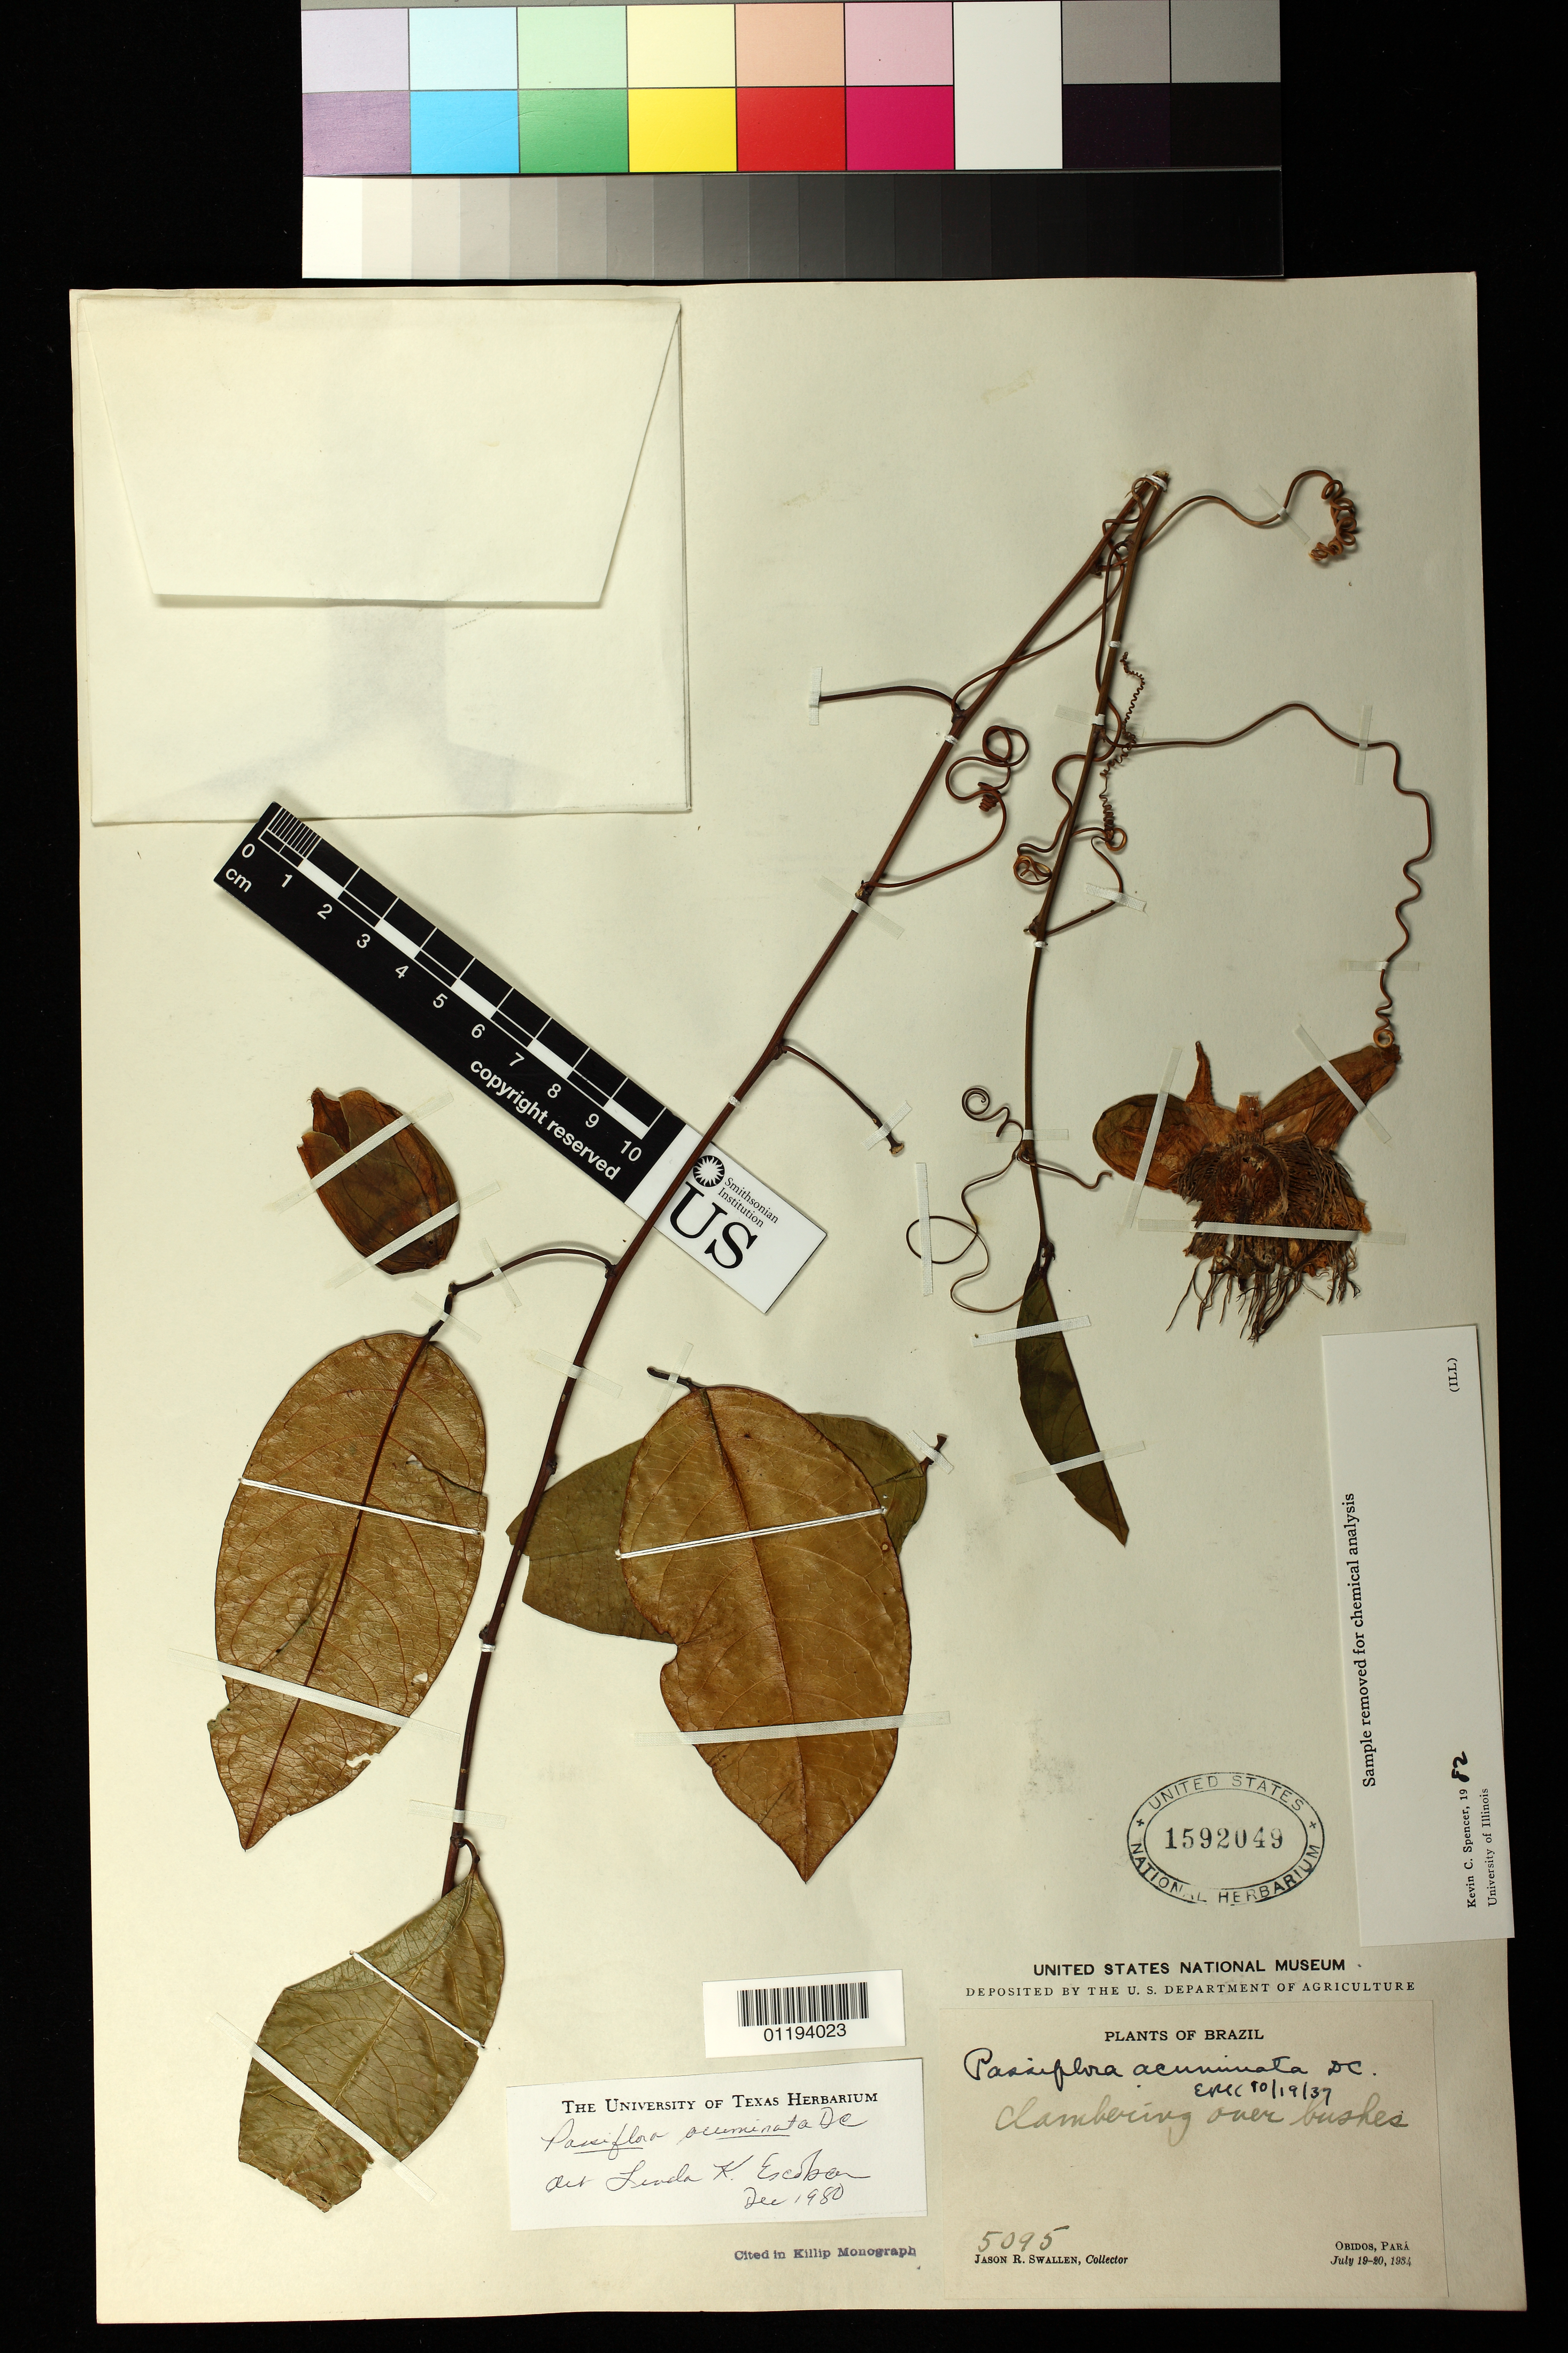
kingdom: Plantae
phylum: Tracheophyta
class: Magnoliopsida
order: Malpighiales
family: Passifloraceae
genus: Passiflora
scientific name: Passiflora acuminata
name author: DC.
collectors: J. R. Swallen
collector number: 5095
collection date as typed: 1934 Jul 19 1934 Jul 20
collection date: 1934-07-19/1934-07-20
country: Brazil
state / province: Pará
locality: Obidos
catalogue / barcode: US 1592049